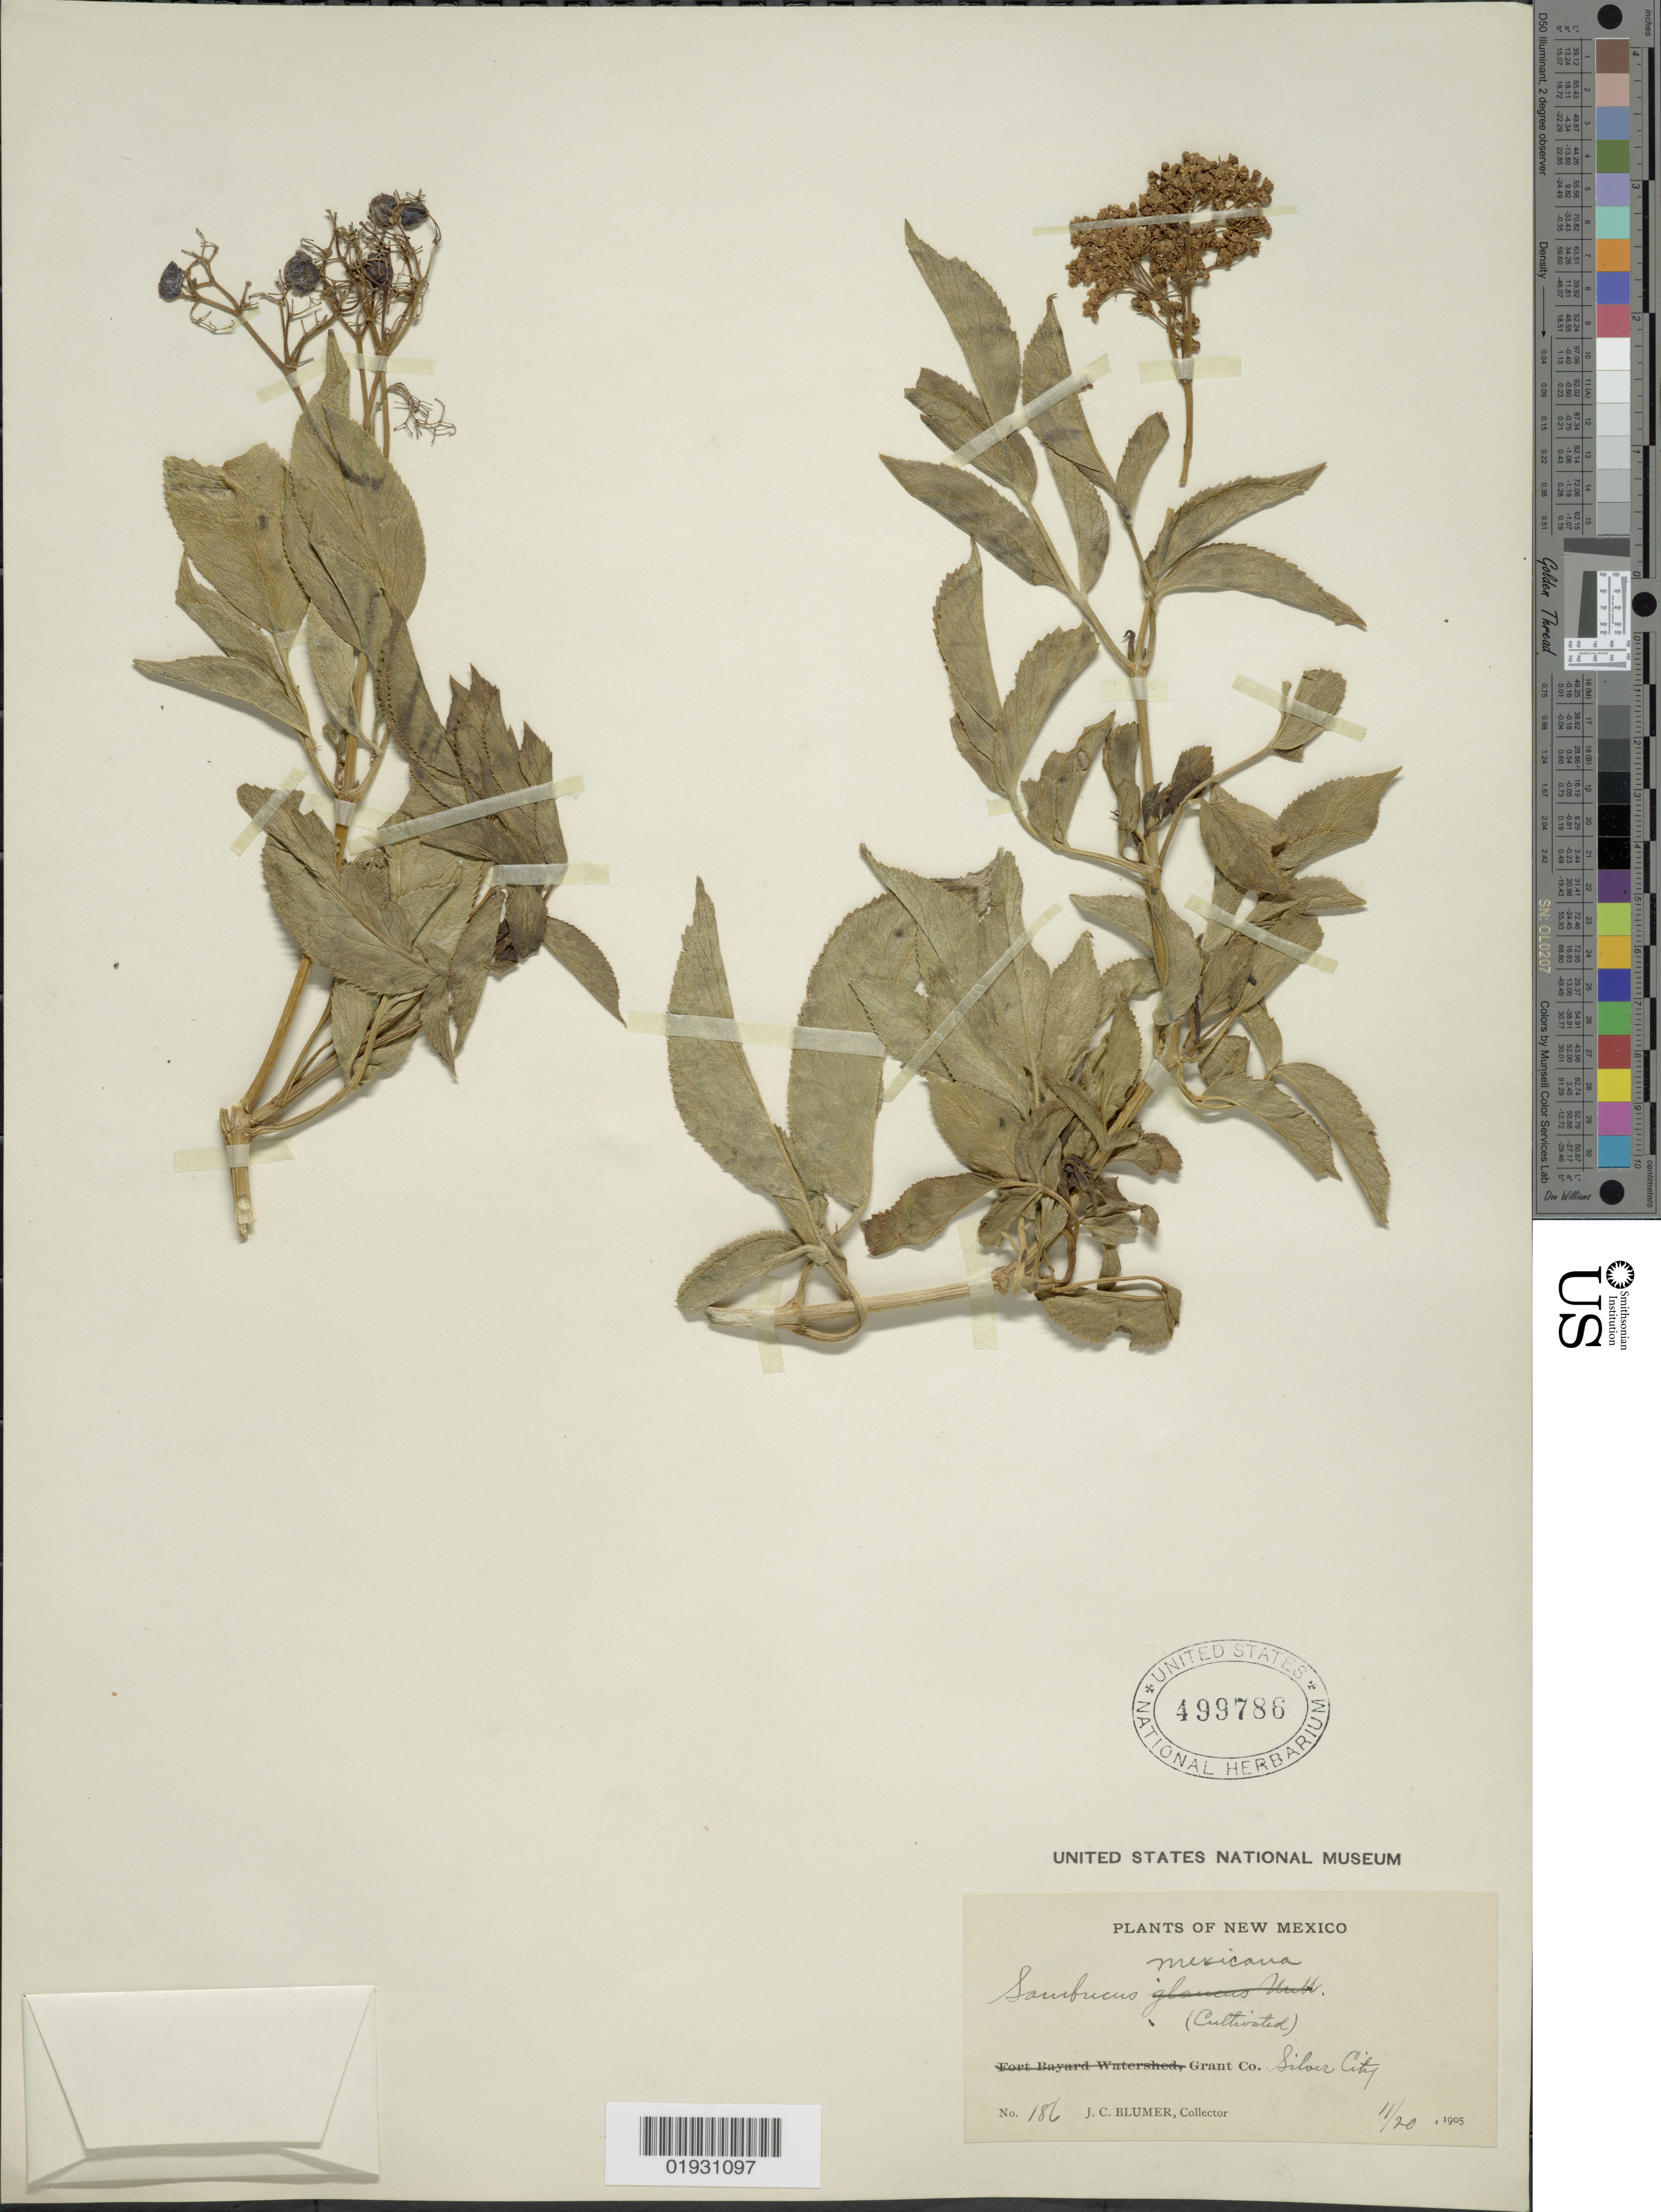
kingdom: Plantae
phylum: Tracheophyta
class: Magnoliopsida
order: Dipsacales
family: Viburnaceae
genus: Sambucus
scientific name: Sambucus mexicana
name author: C. Presl ex DC.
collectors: J. C. Blumer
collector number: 186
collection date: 1905-11-20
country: United States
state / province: New Mexico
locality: Grant Co. Silver City.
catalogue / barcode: US 499786